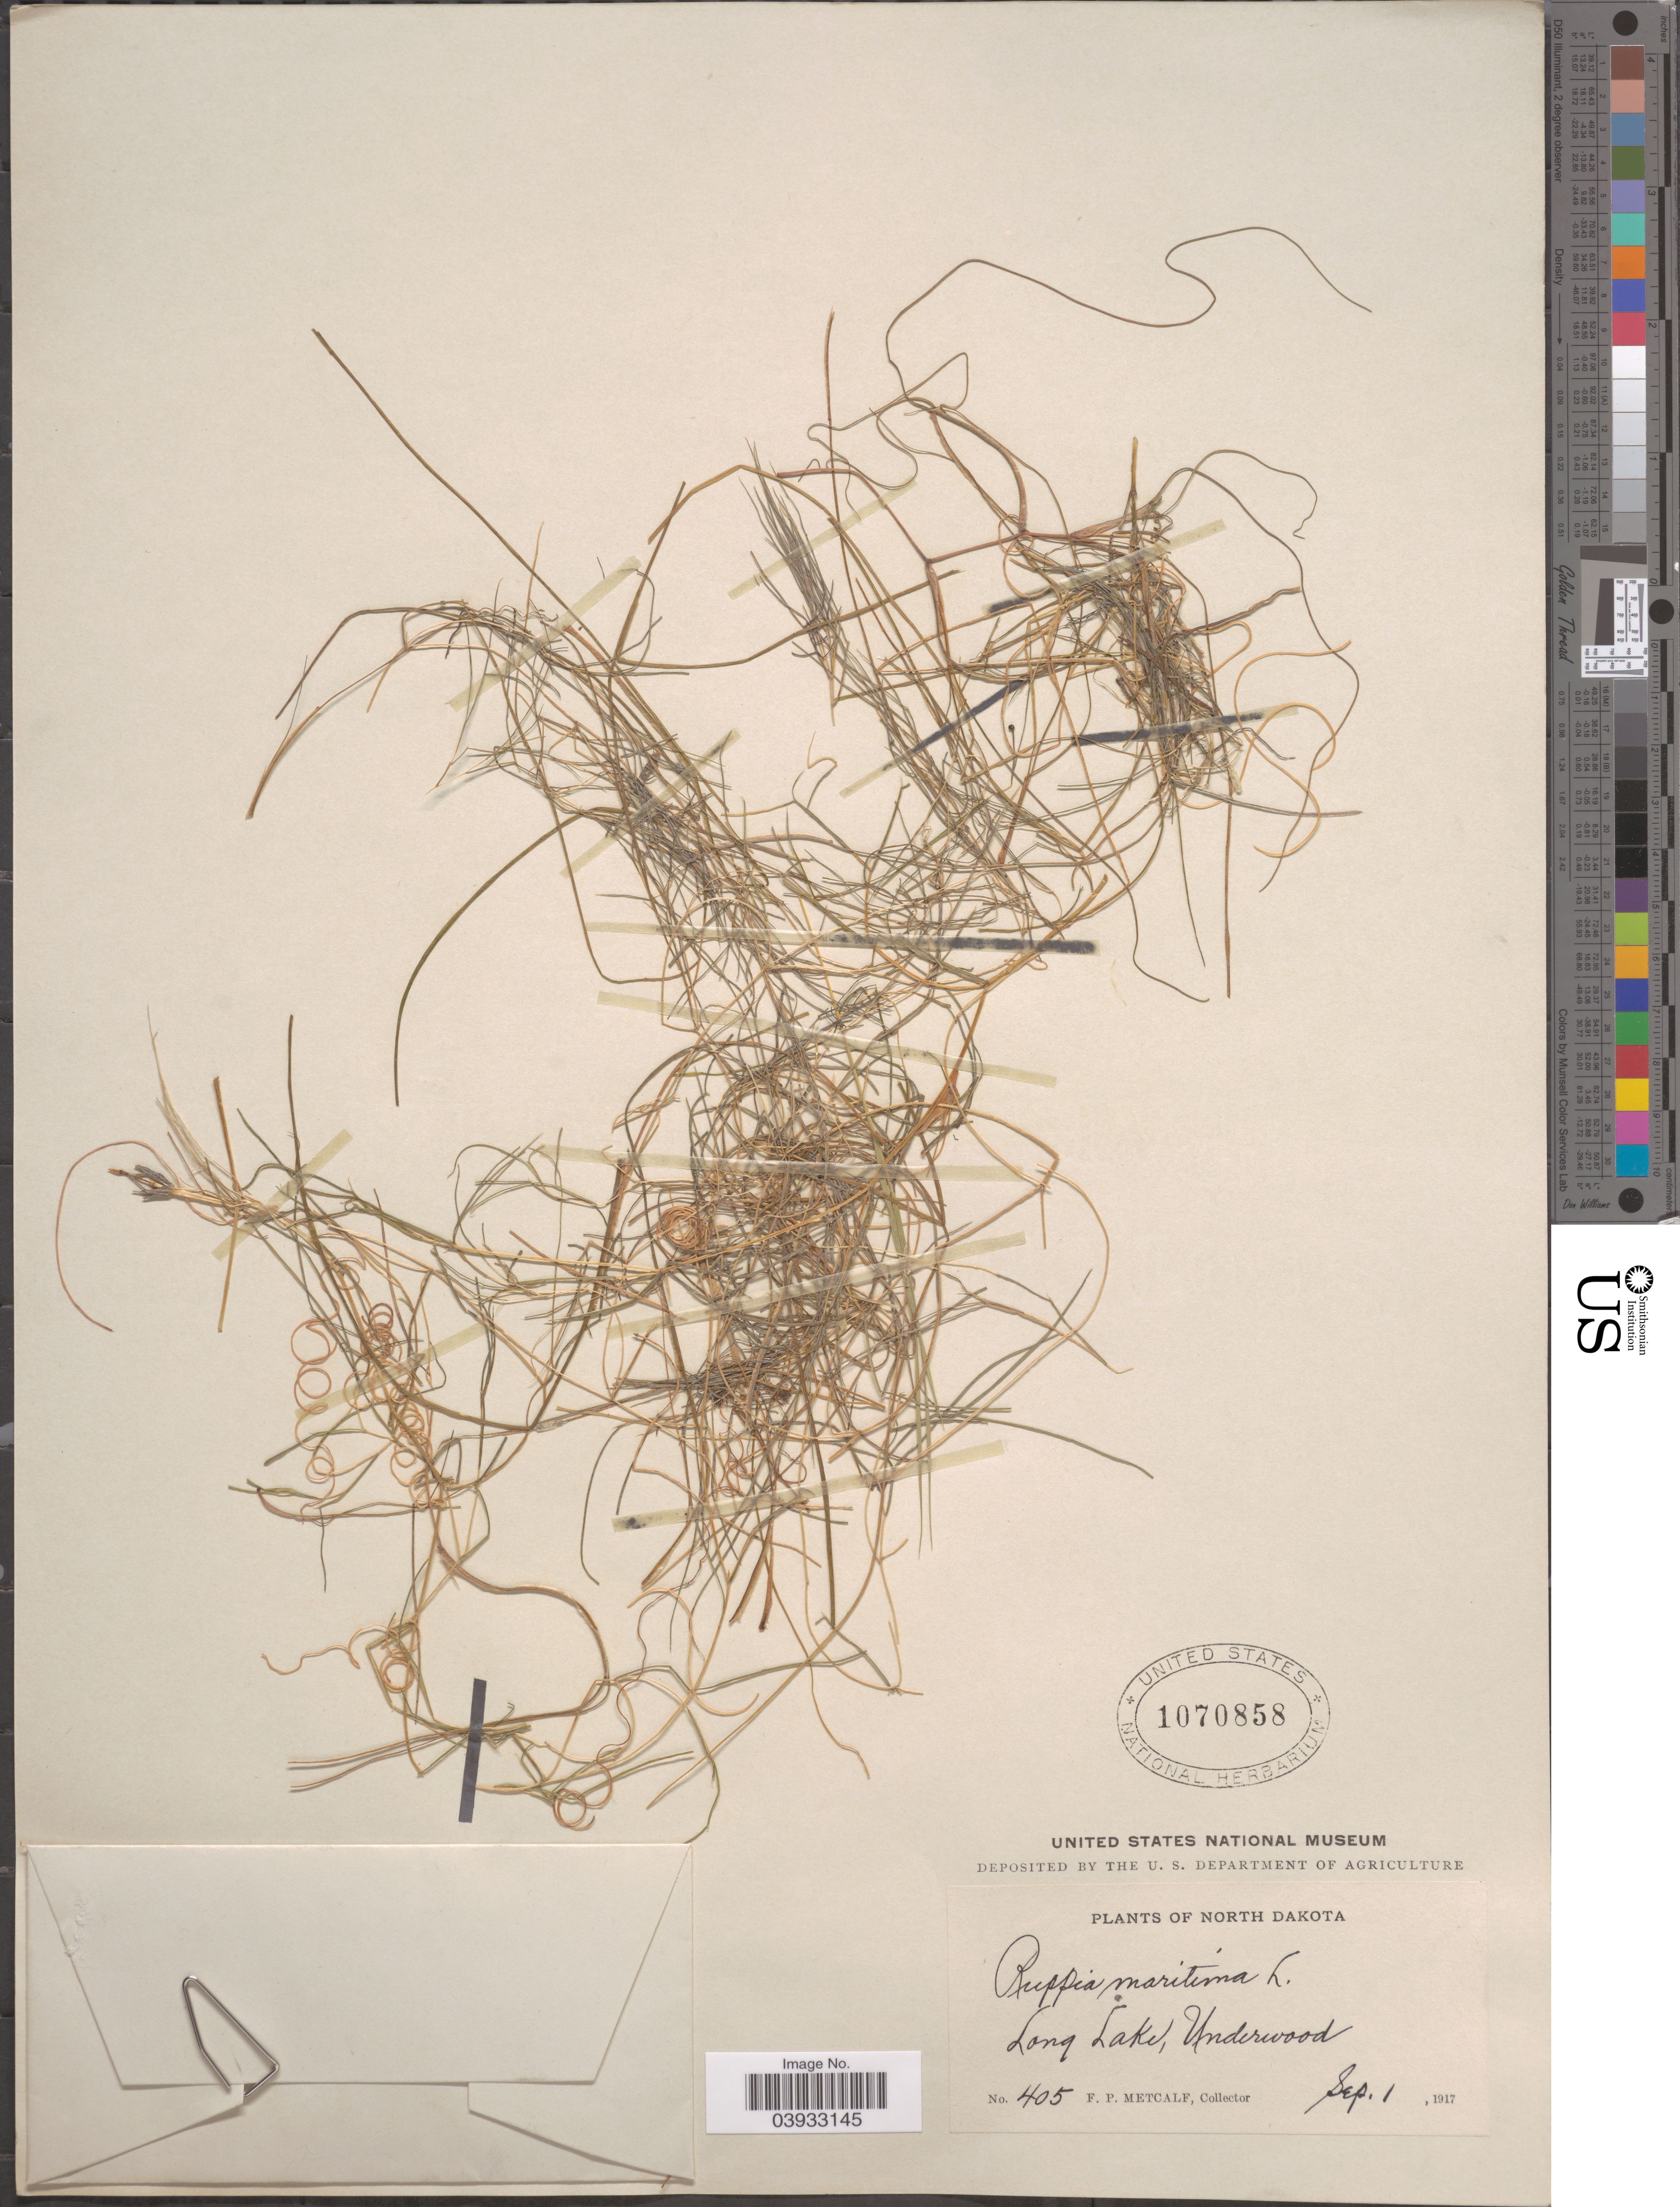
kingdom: Plantae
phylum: Tracheophyta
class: Liliopsida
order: Alismatales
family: Ruppiaceae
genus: Ruppia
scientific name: Ruppia maritima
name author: L.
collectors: F. Metcalf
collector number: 405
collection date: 1917-09-01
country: United States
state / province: North Dakota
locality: Long Lake, Underwood.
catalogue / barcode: US 1070858